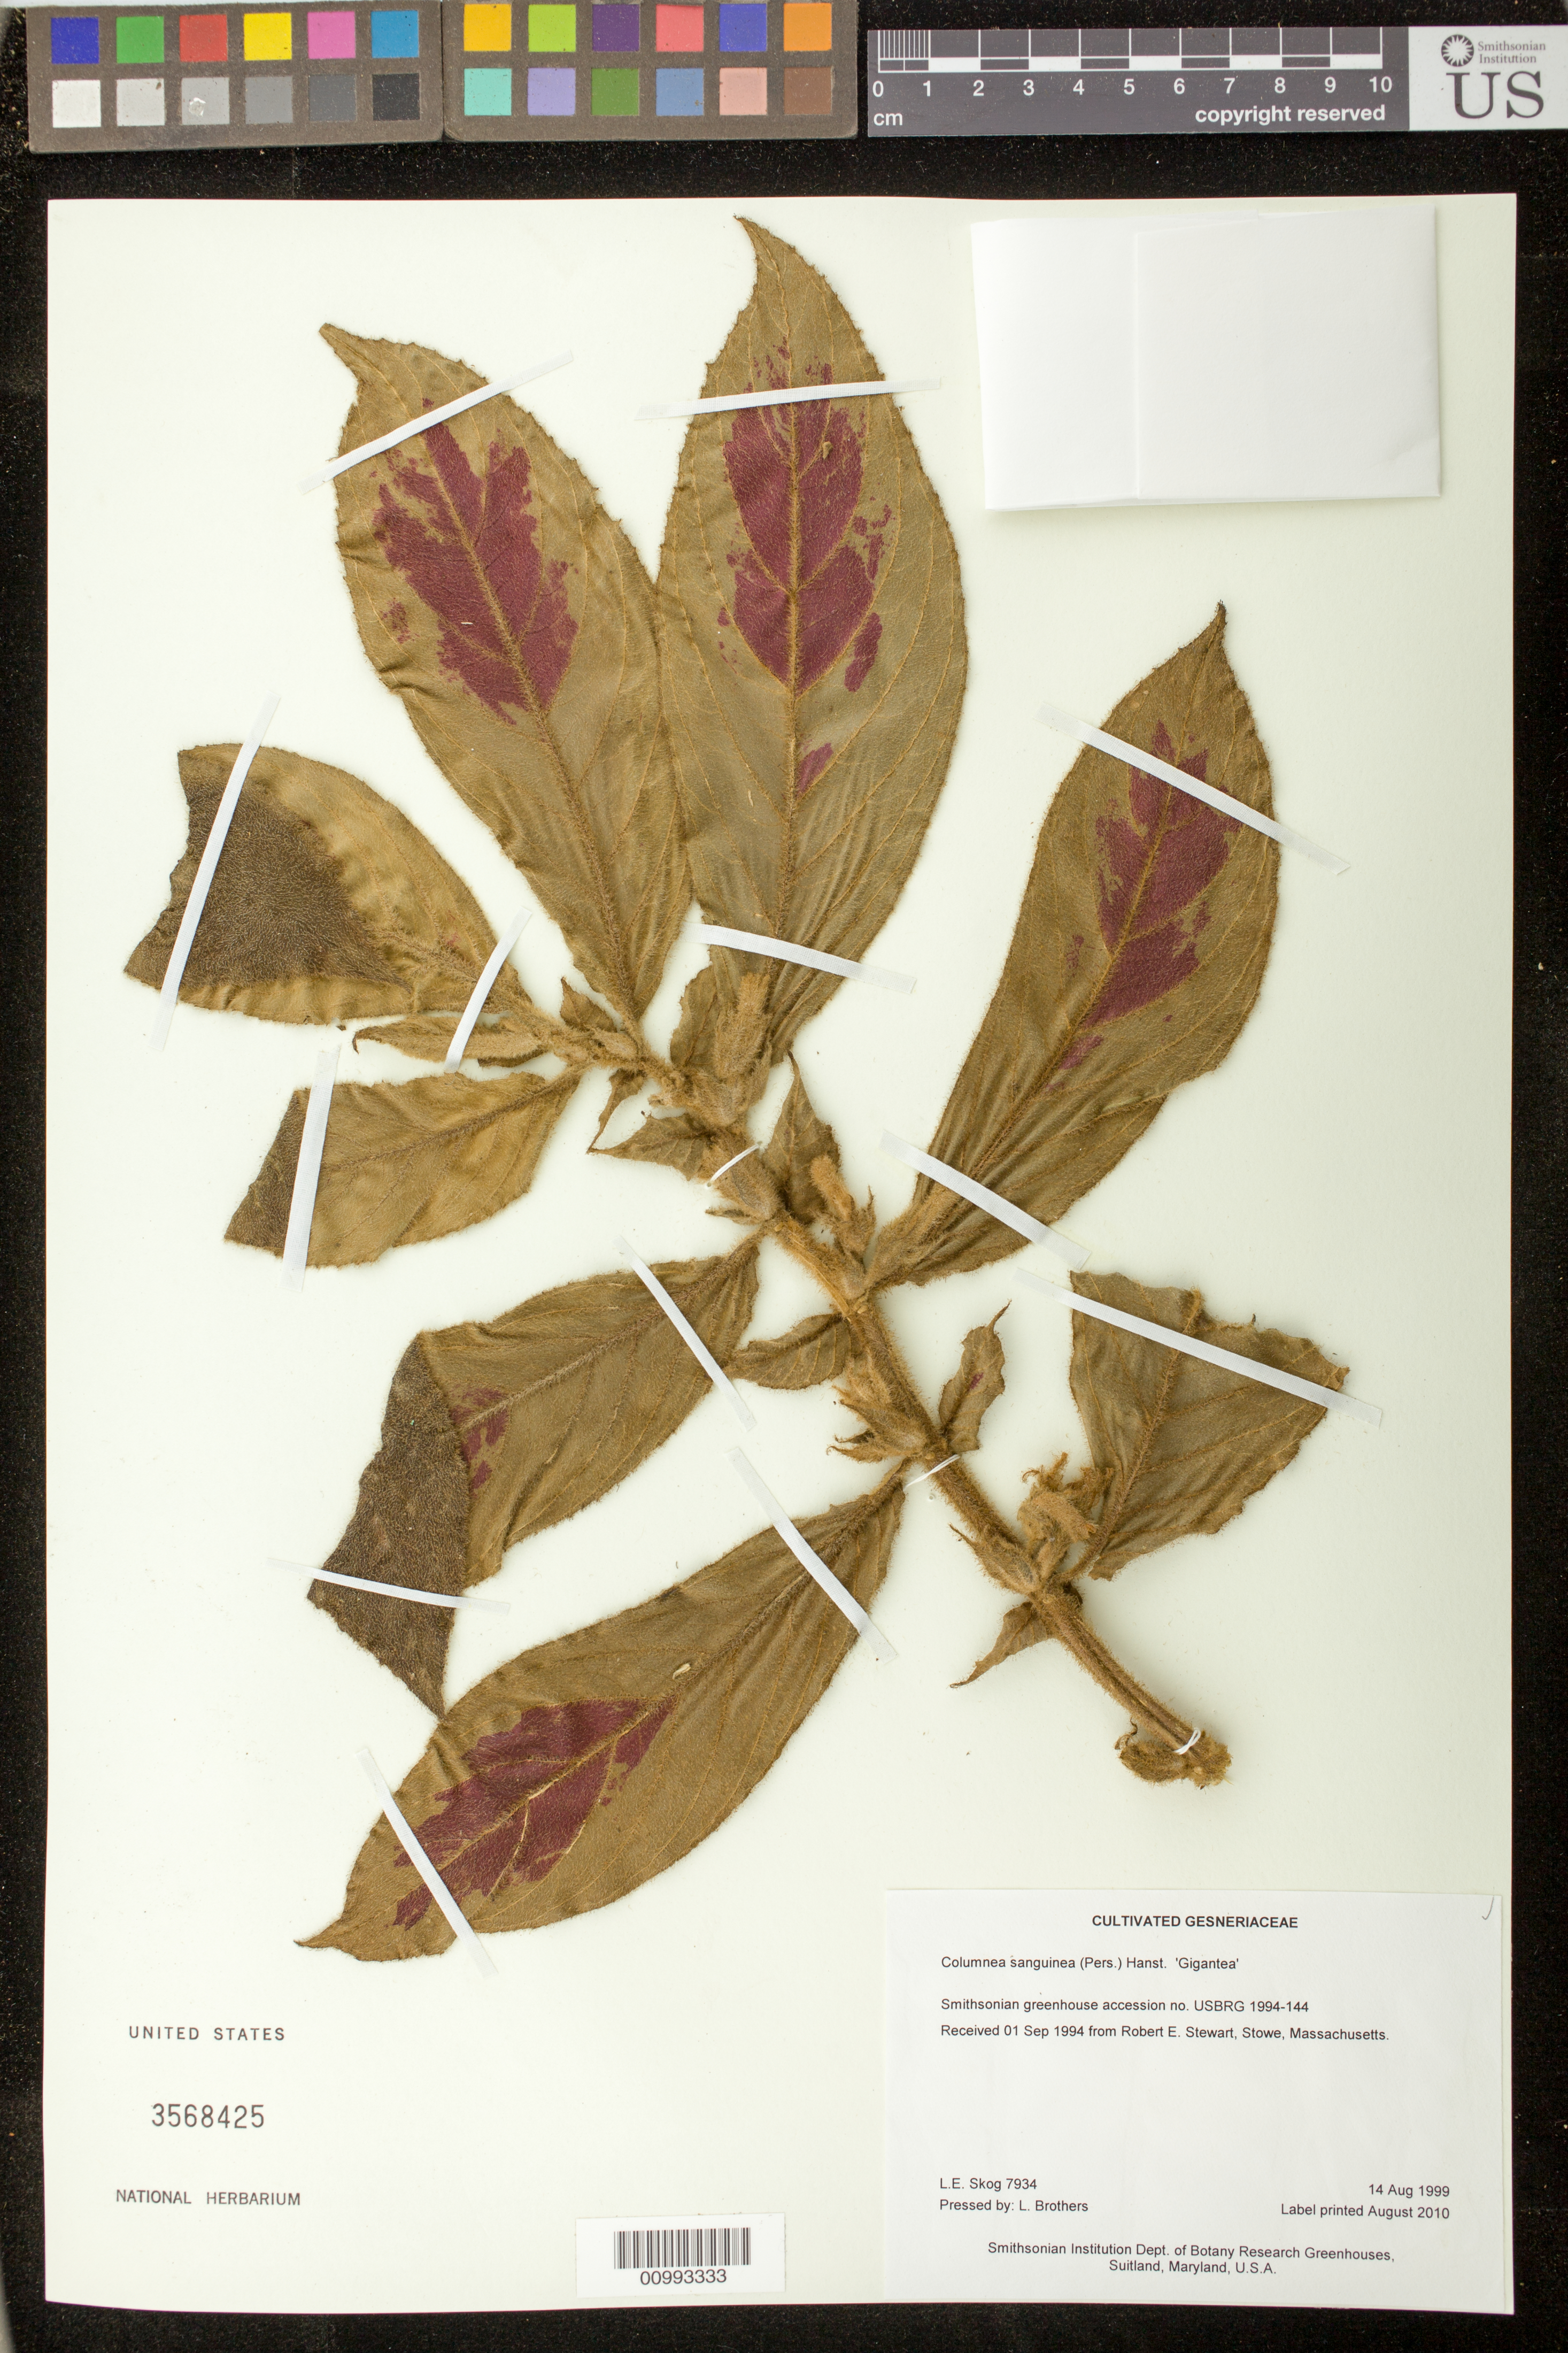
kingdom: Plantae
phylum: Tracheophyta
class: Magnoliopsida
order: Lamiales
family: Gesneriaceae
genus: Columnea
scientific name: Columnea sanguinea 'Gigantea'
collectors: L. E. Skog & L. Brothers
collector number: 7934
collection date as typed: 14 Aug 1999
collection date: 1999-08-14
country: United States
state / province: Maryland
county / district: Prince George's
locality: Smithsonian Institution Dept. of Botany Research Greenhouses, Suitland, Maryland, U.S.A.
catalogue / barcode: US 3568425